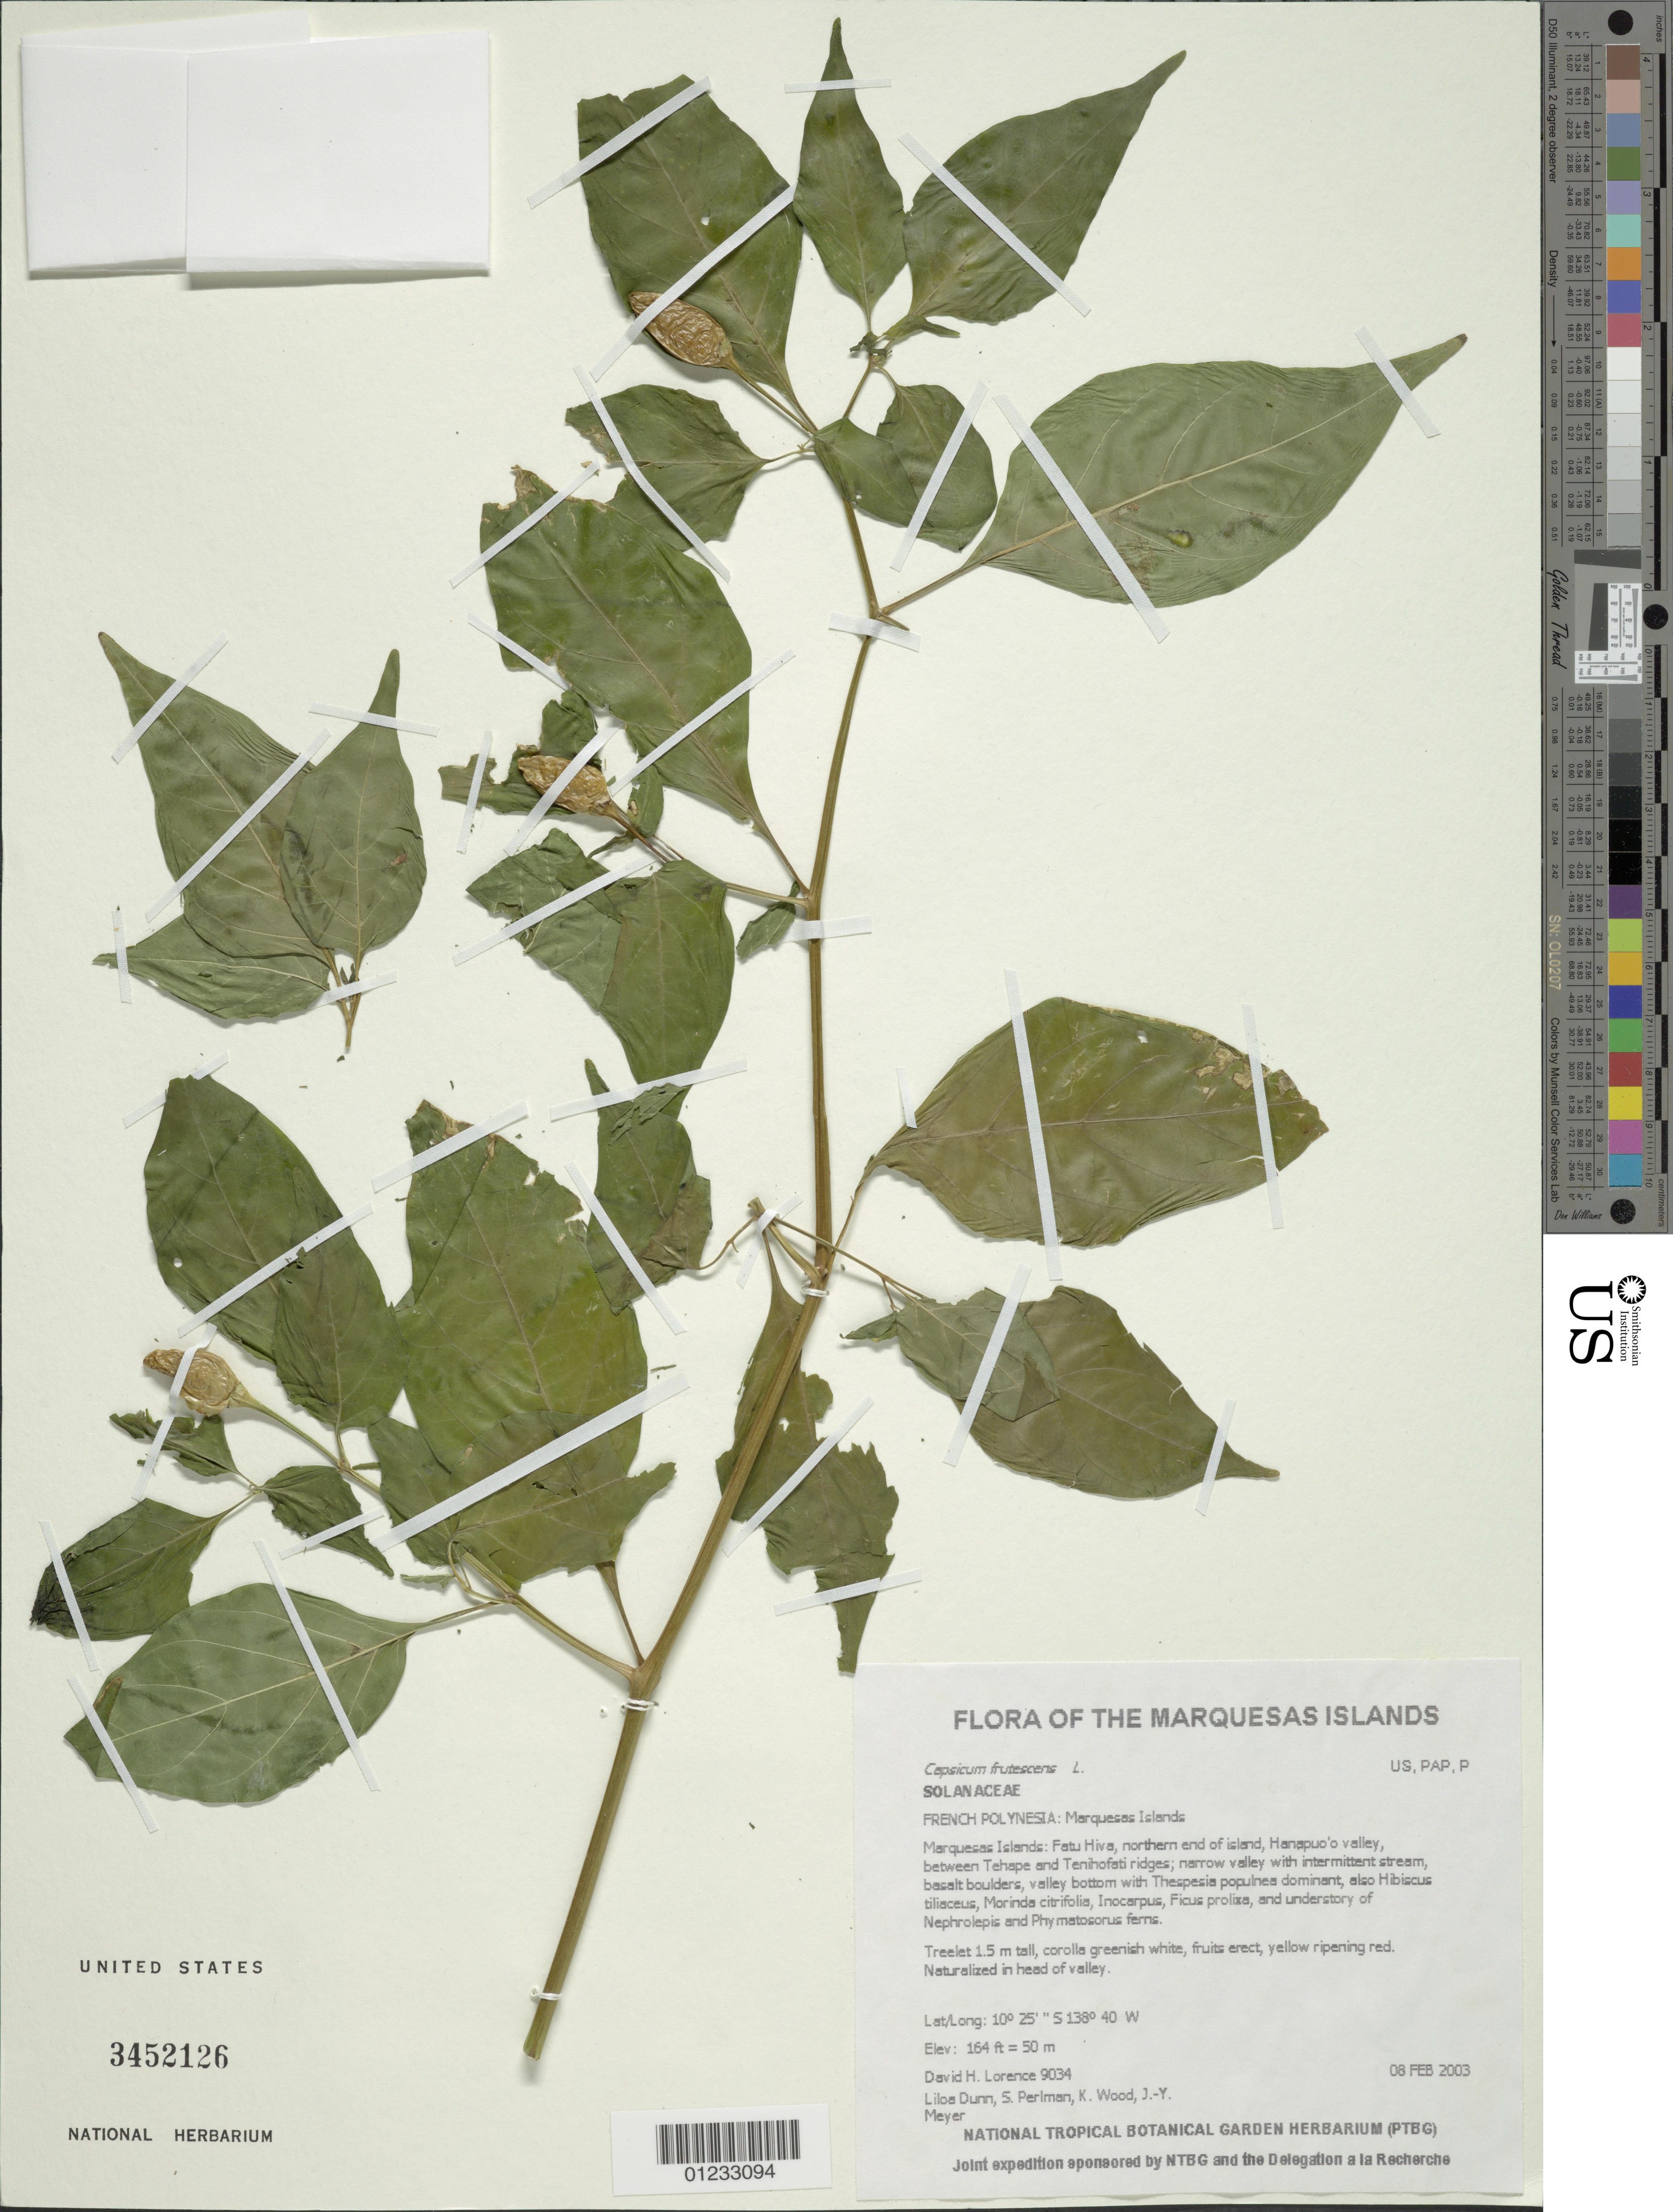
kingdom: Plantae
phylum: Tracheophyta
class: Magnoliopsida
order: Solanales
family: Solanaceae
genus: Capsicum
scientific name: Capsicum frutescens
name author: L.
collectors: D. Lorence, L. Dunn, S. P. Perlman, K. R. Wood & J.-Y. Meyer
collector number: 9034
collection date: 2003-02-08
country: French Polynesia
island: Fatu Hiva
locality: Northern end of island, Hanapuo'o valley, between Tehape and Tenihofati ridges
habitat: Narrow valley with intermittent stream, basalt boulders, valley bottom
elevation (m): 50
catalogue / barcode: US 3452126